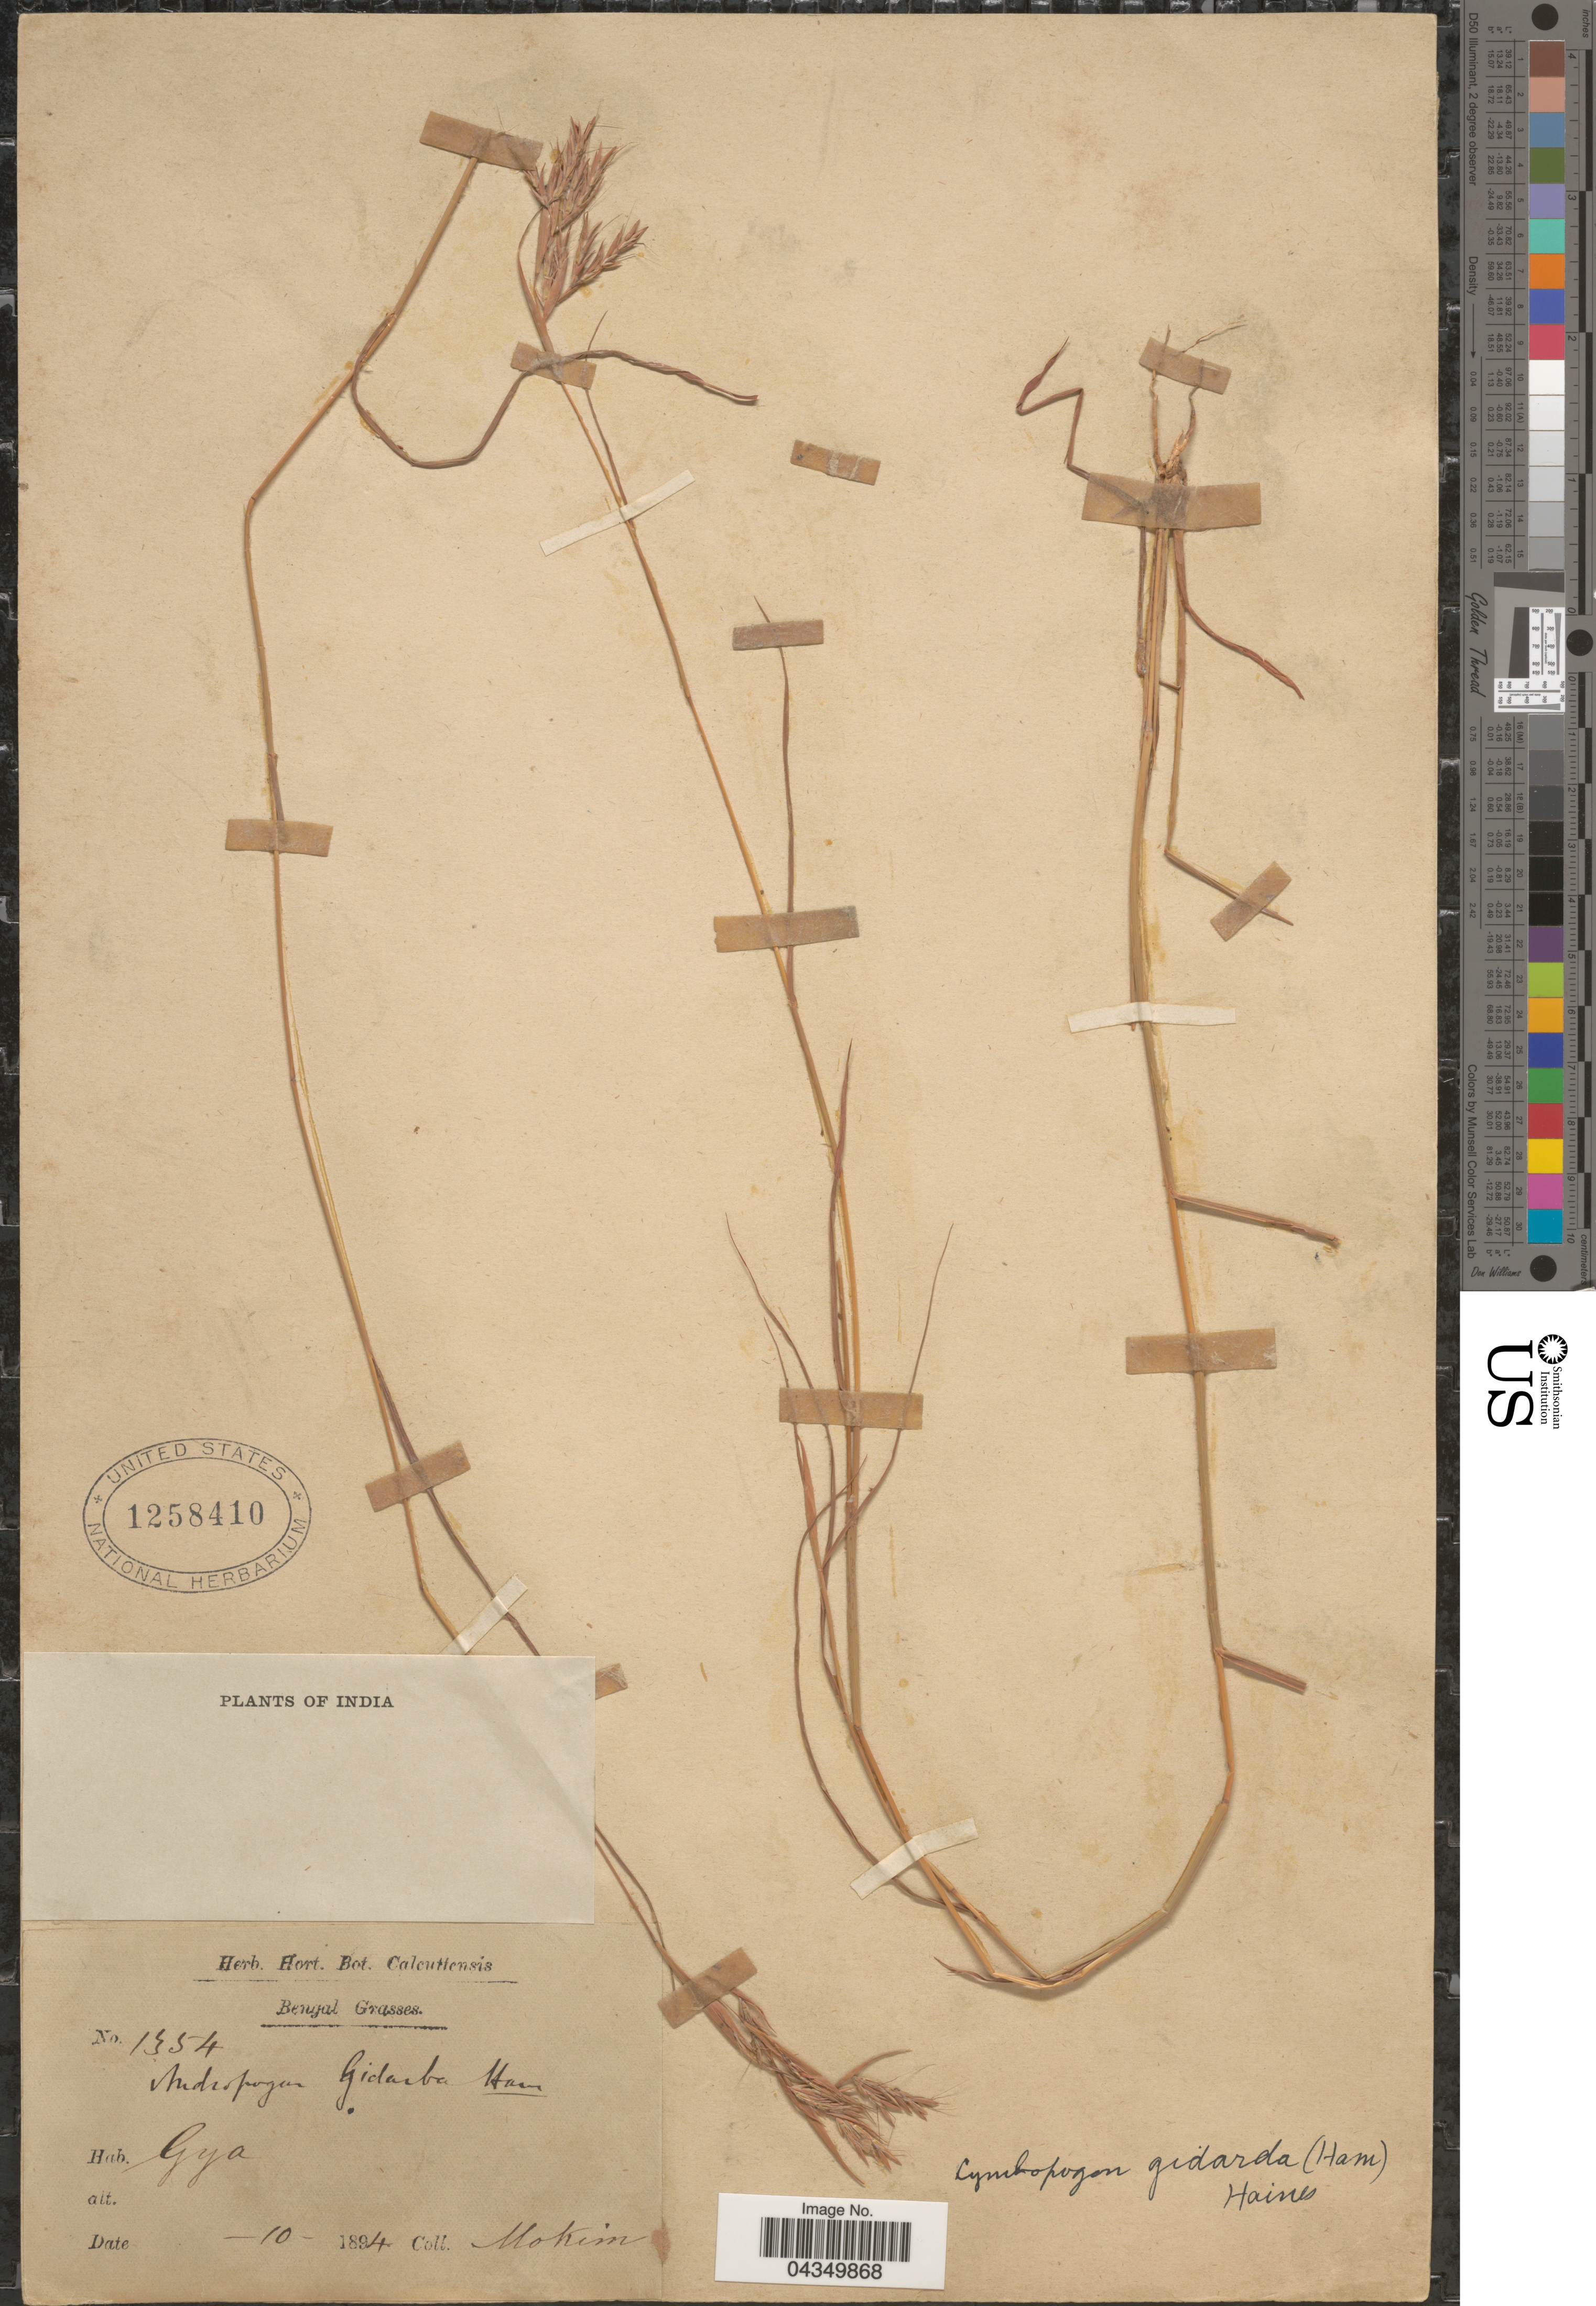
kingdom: Plantae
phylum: Tracheophyta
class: Liliopsida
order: Poales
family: Poaceae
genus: Cymbopogon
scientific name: Cymbopogon gidarba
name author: (Buch.-Ham. ex Steud.) B.S. Sun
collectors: -. Mokim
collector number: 1354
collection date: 1894-10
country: India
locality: Bengal. Gya.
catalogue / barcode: US 1258410